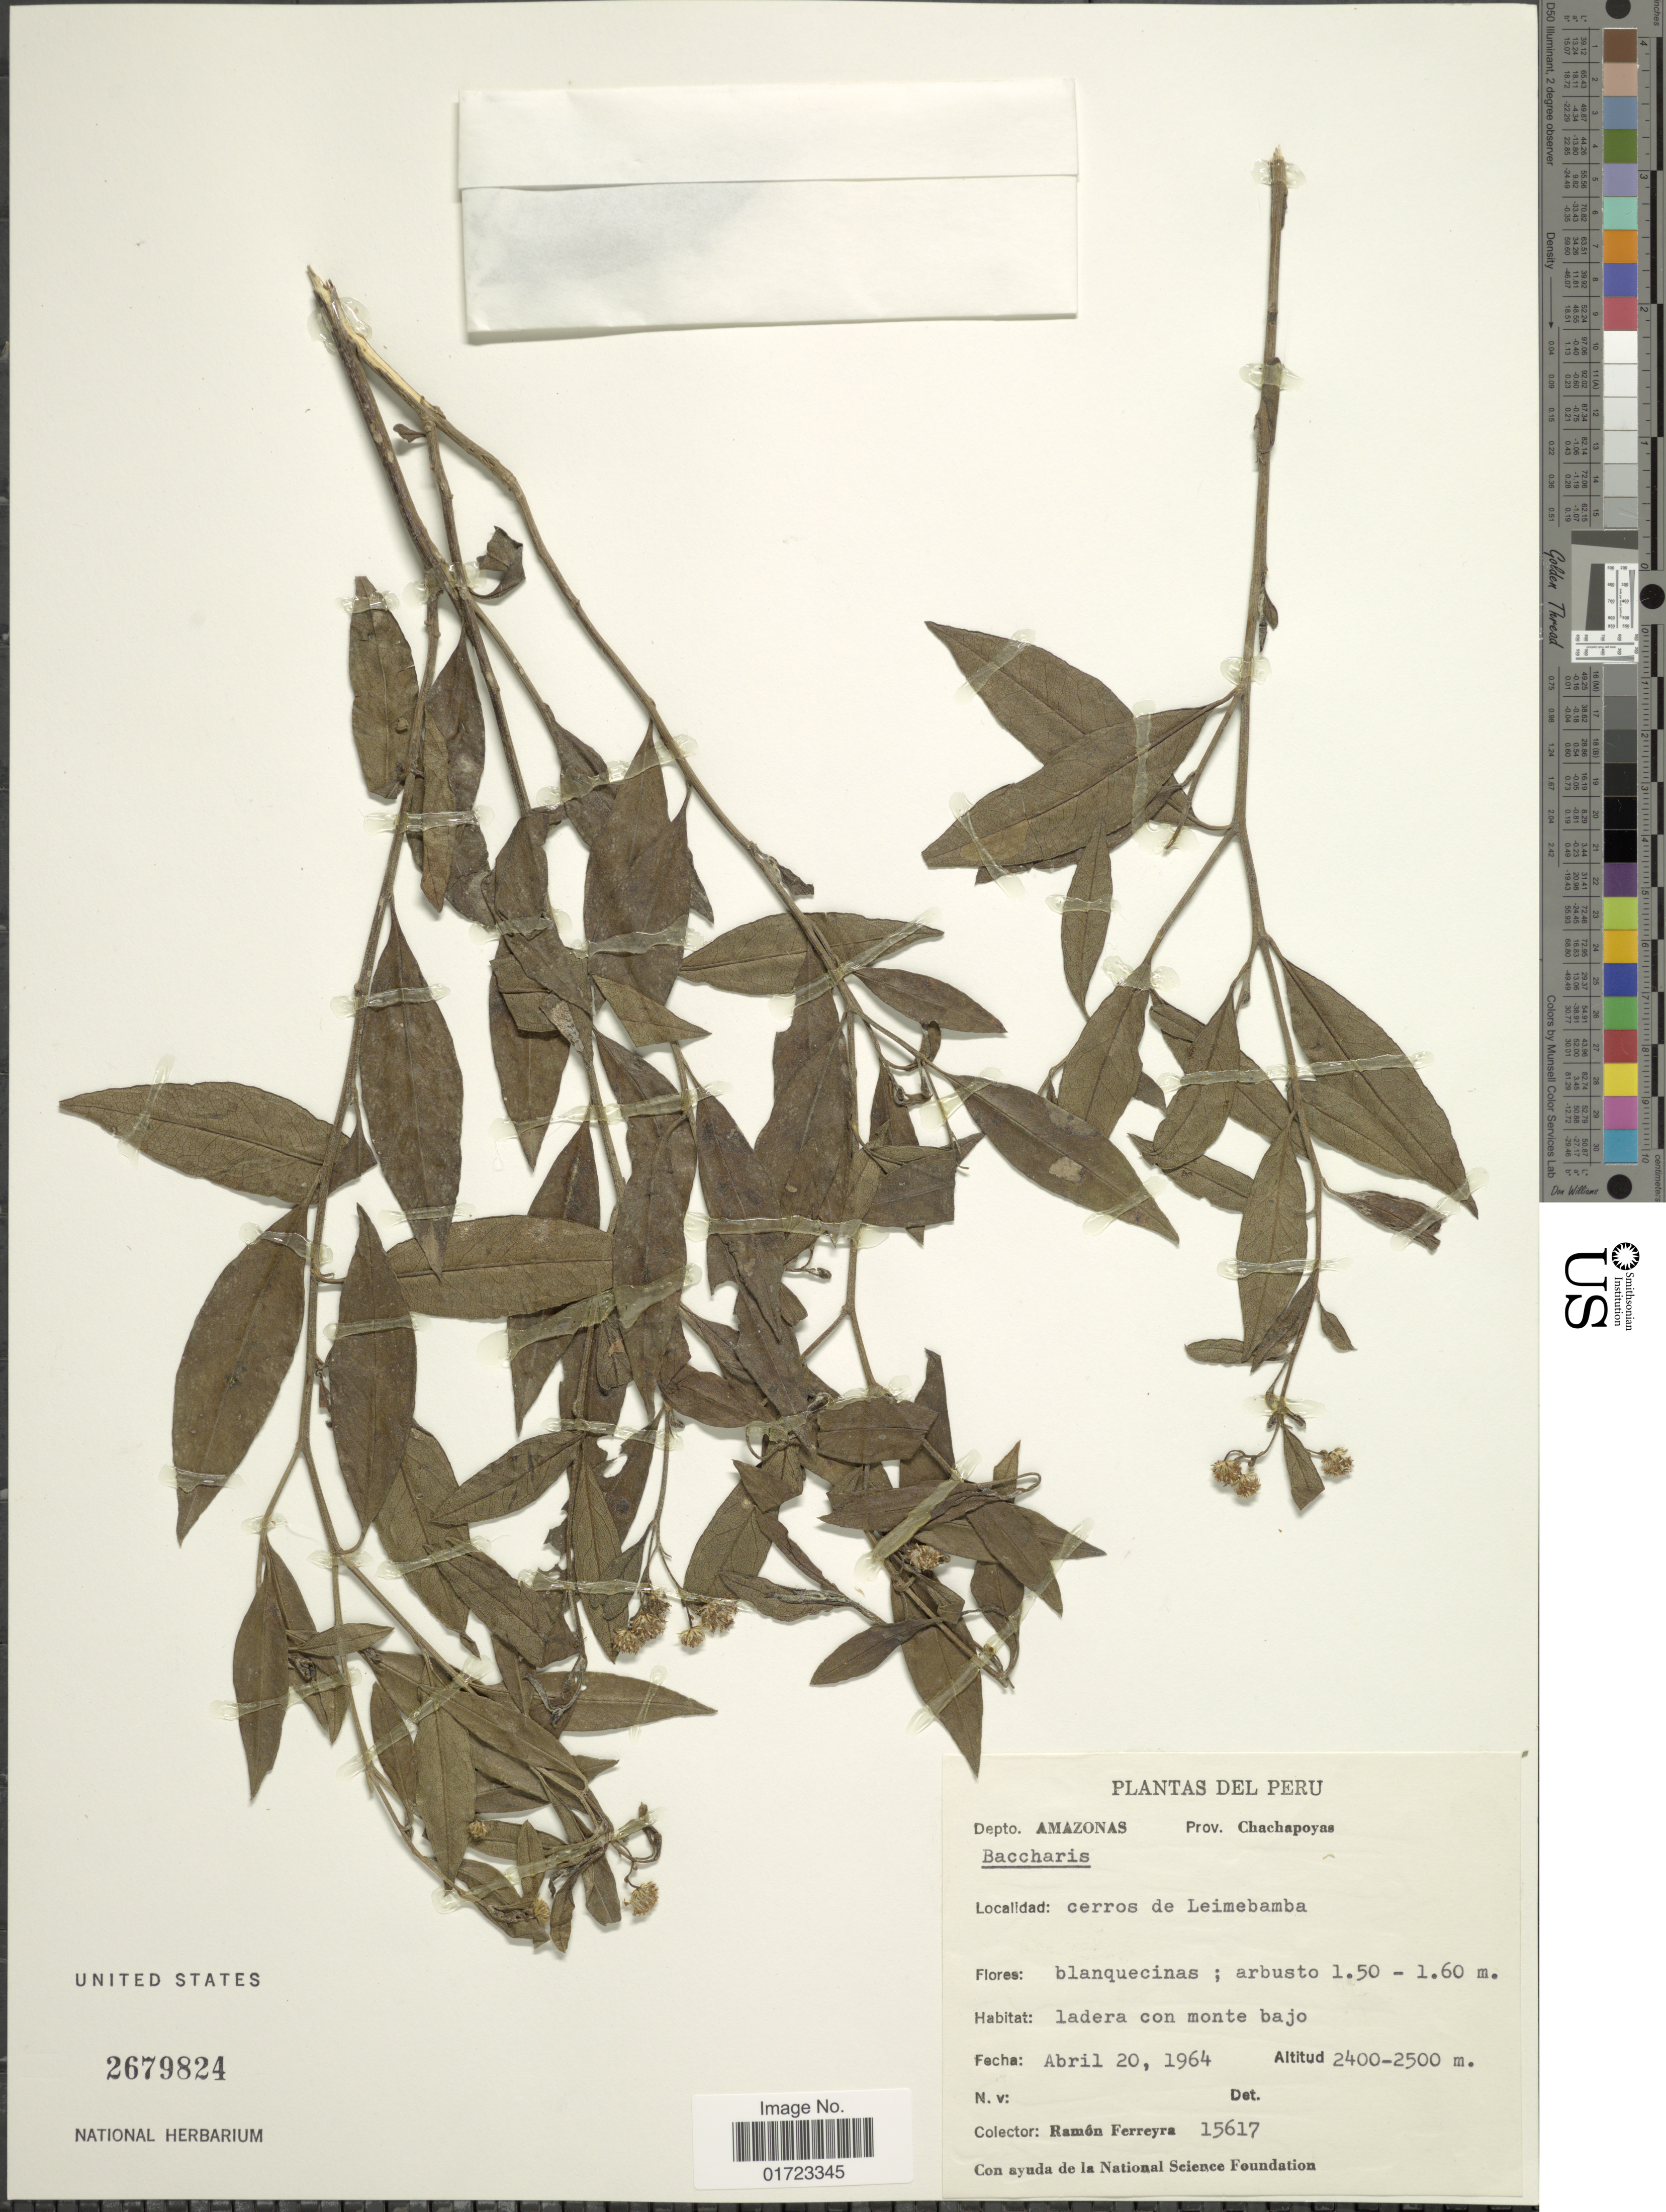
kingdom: Plantae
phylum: Tracheophyta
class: Magnoliopsida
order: Asterales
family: Asteraceae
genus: Baccharis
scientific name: Baccharis quitensis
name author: Kunth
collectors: R. A. Ferreyra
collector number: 15617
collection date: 1964-04-20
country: Peru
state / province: Amazonas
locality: Depto. Amazonas, Prov. Chachapoyas. Cerros de Leimebamba.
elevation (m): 2400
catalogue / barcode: US 2679824